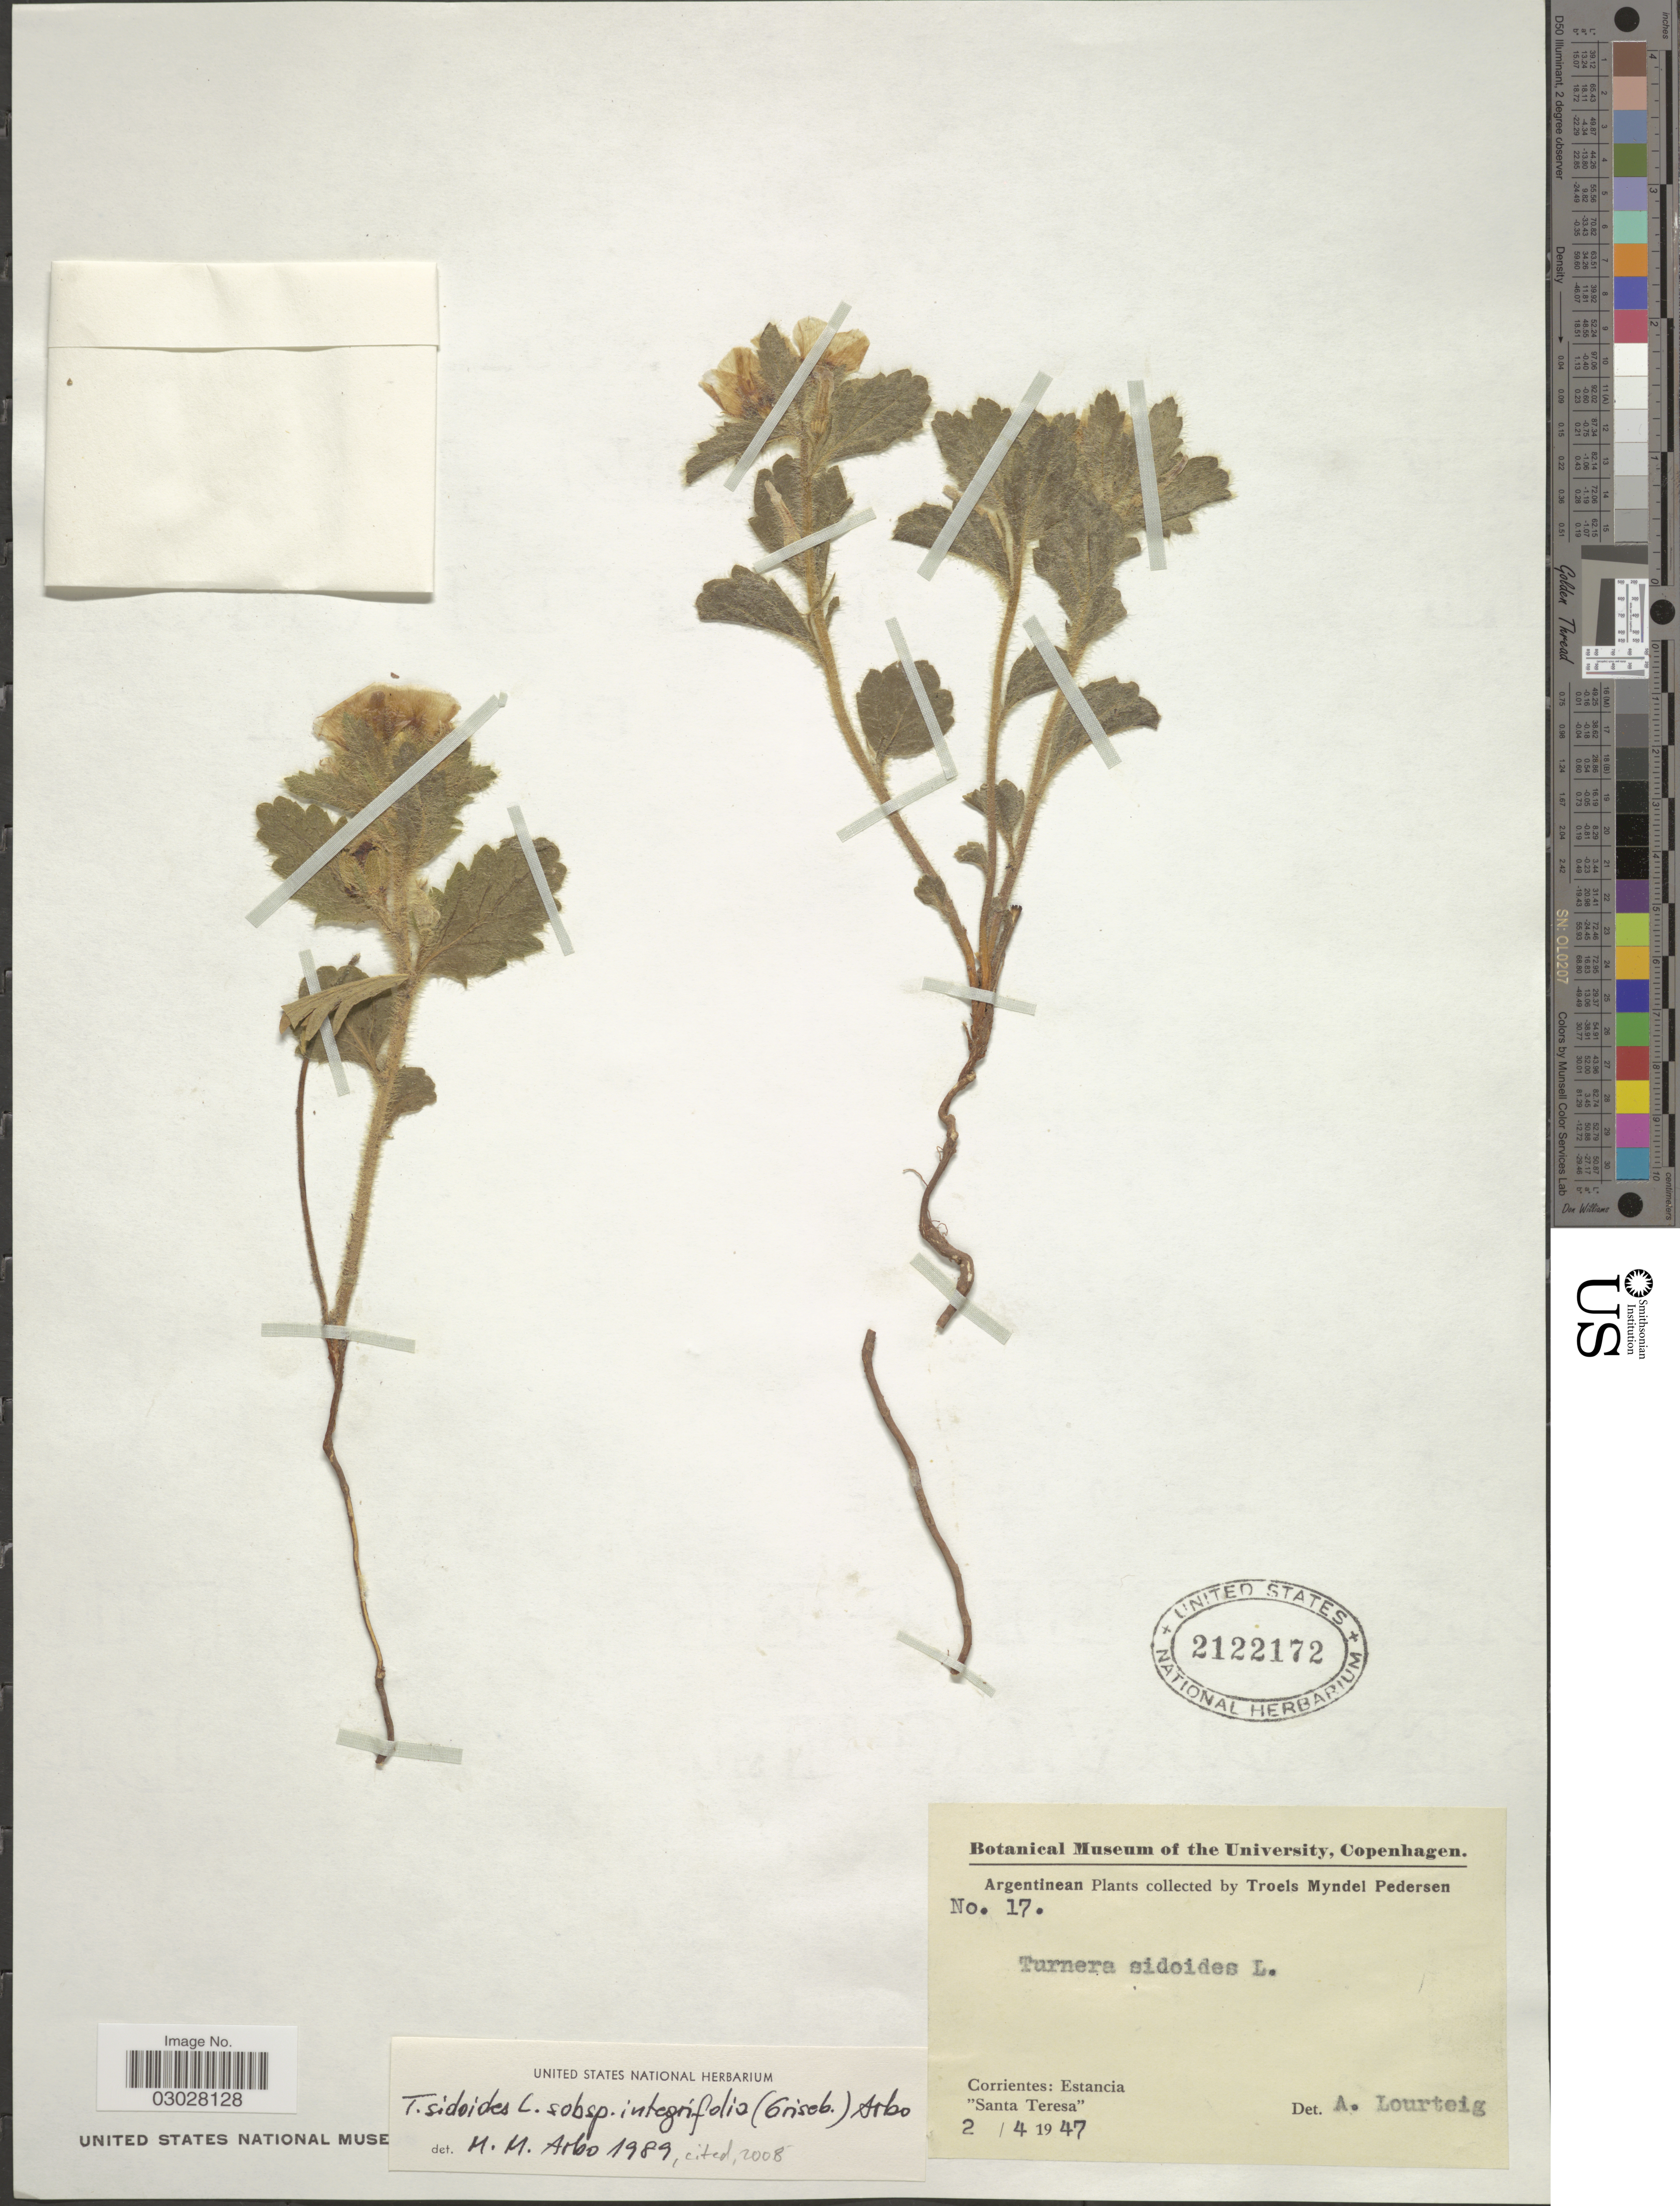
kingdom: Plantae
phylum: Tracheophyta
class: Magnoliopsida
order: Malpighiales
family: Turneraceae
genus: Turnera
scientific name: Turnera sidoides subsp. integrifolia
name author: (Griseb.) Arbo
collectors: T. Pederson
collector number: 17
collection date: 1947-04-02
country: Argentina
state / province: Corrientes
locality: Corrientes: Estancia. "Santa Teresa".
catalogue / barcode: US 2122172